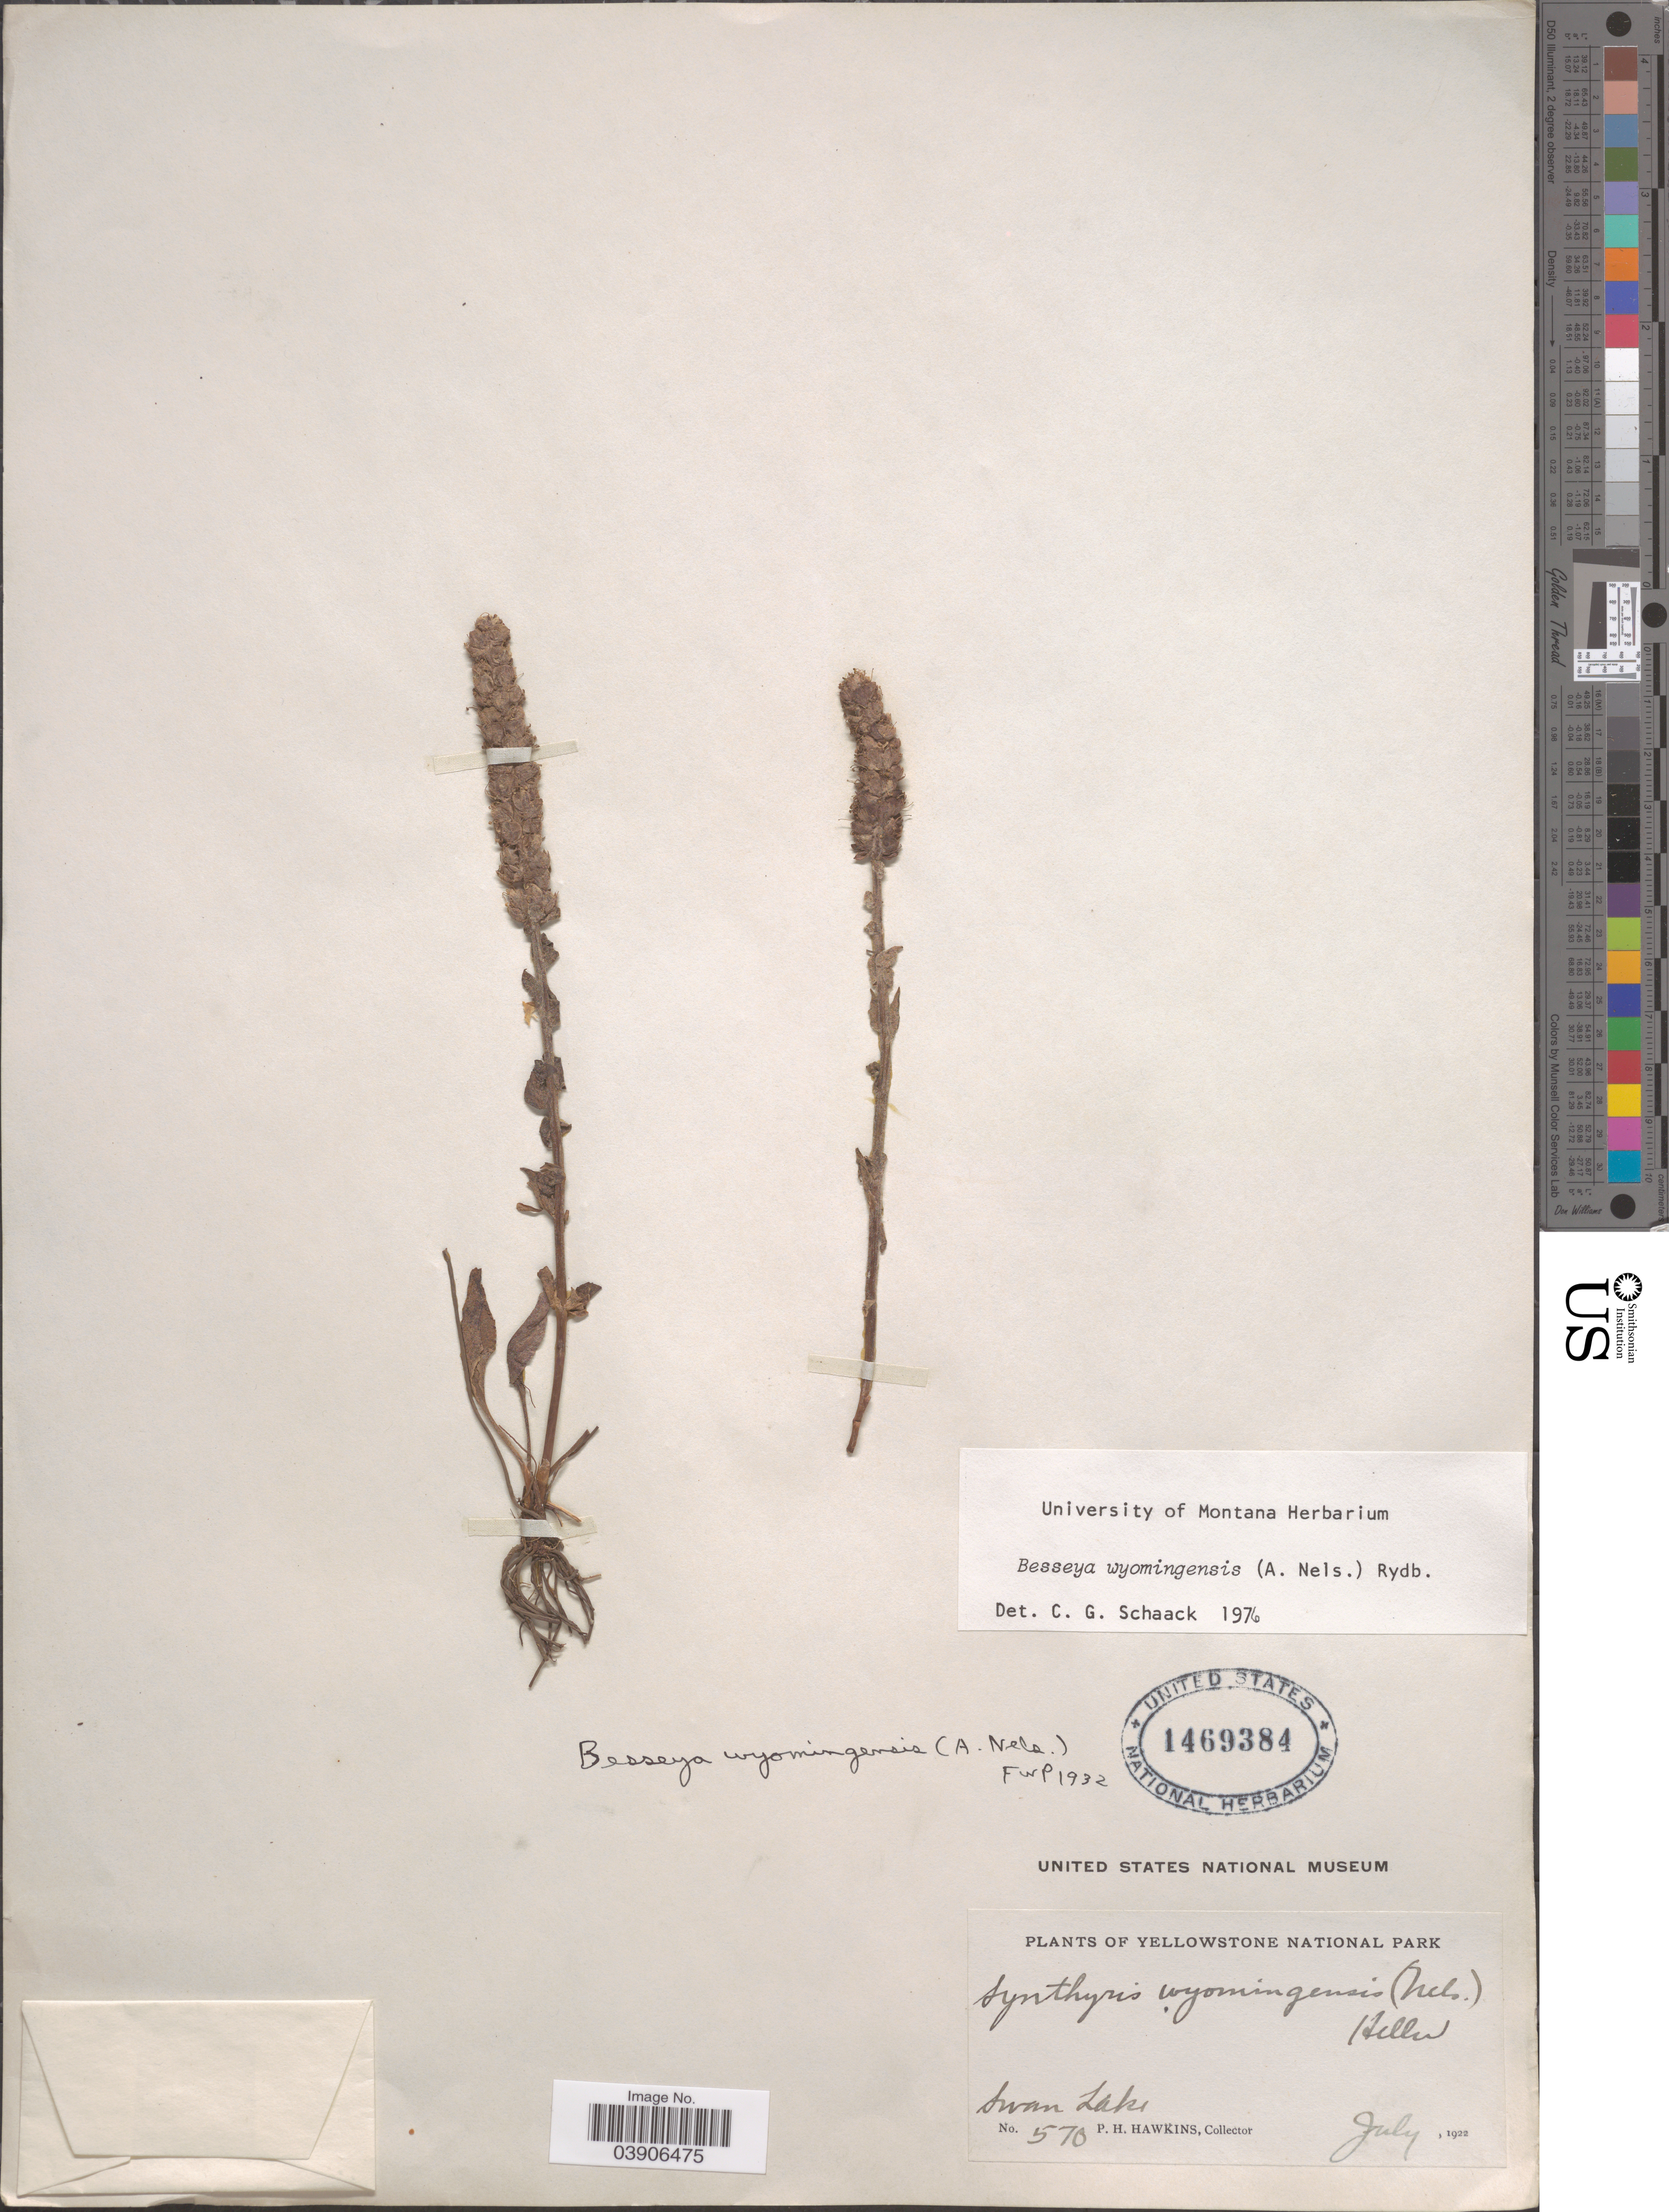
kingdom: Plantae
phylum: Tracheophyta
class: Magnoliopsida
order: Lamiales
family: Plantaginaceae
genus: Synthyris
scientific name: Synthyris wyomingensis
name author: A. Heller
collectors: P. Hawkins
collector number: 570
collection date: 1922-07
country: United States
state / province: Wyoming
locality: Yellowstone National Park. Swan Lake.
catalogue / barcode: US 1469384